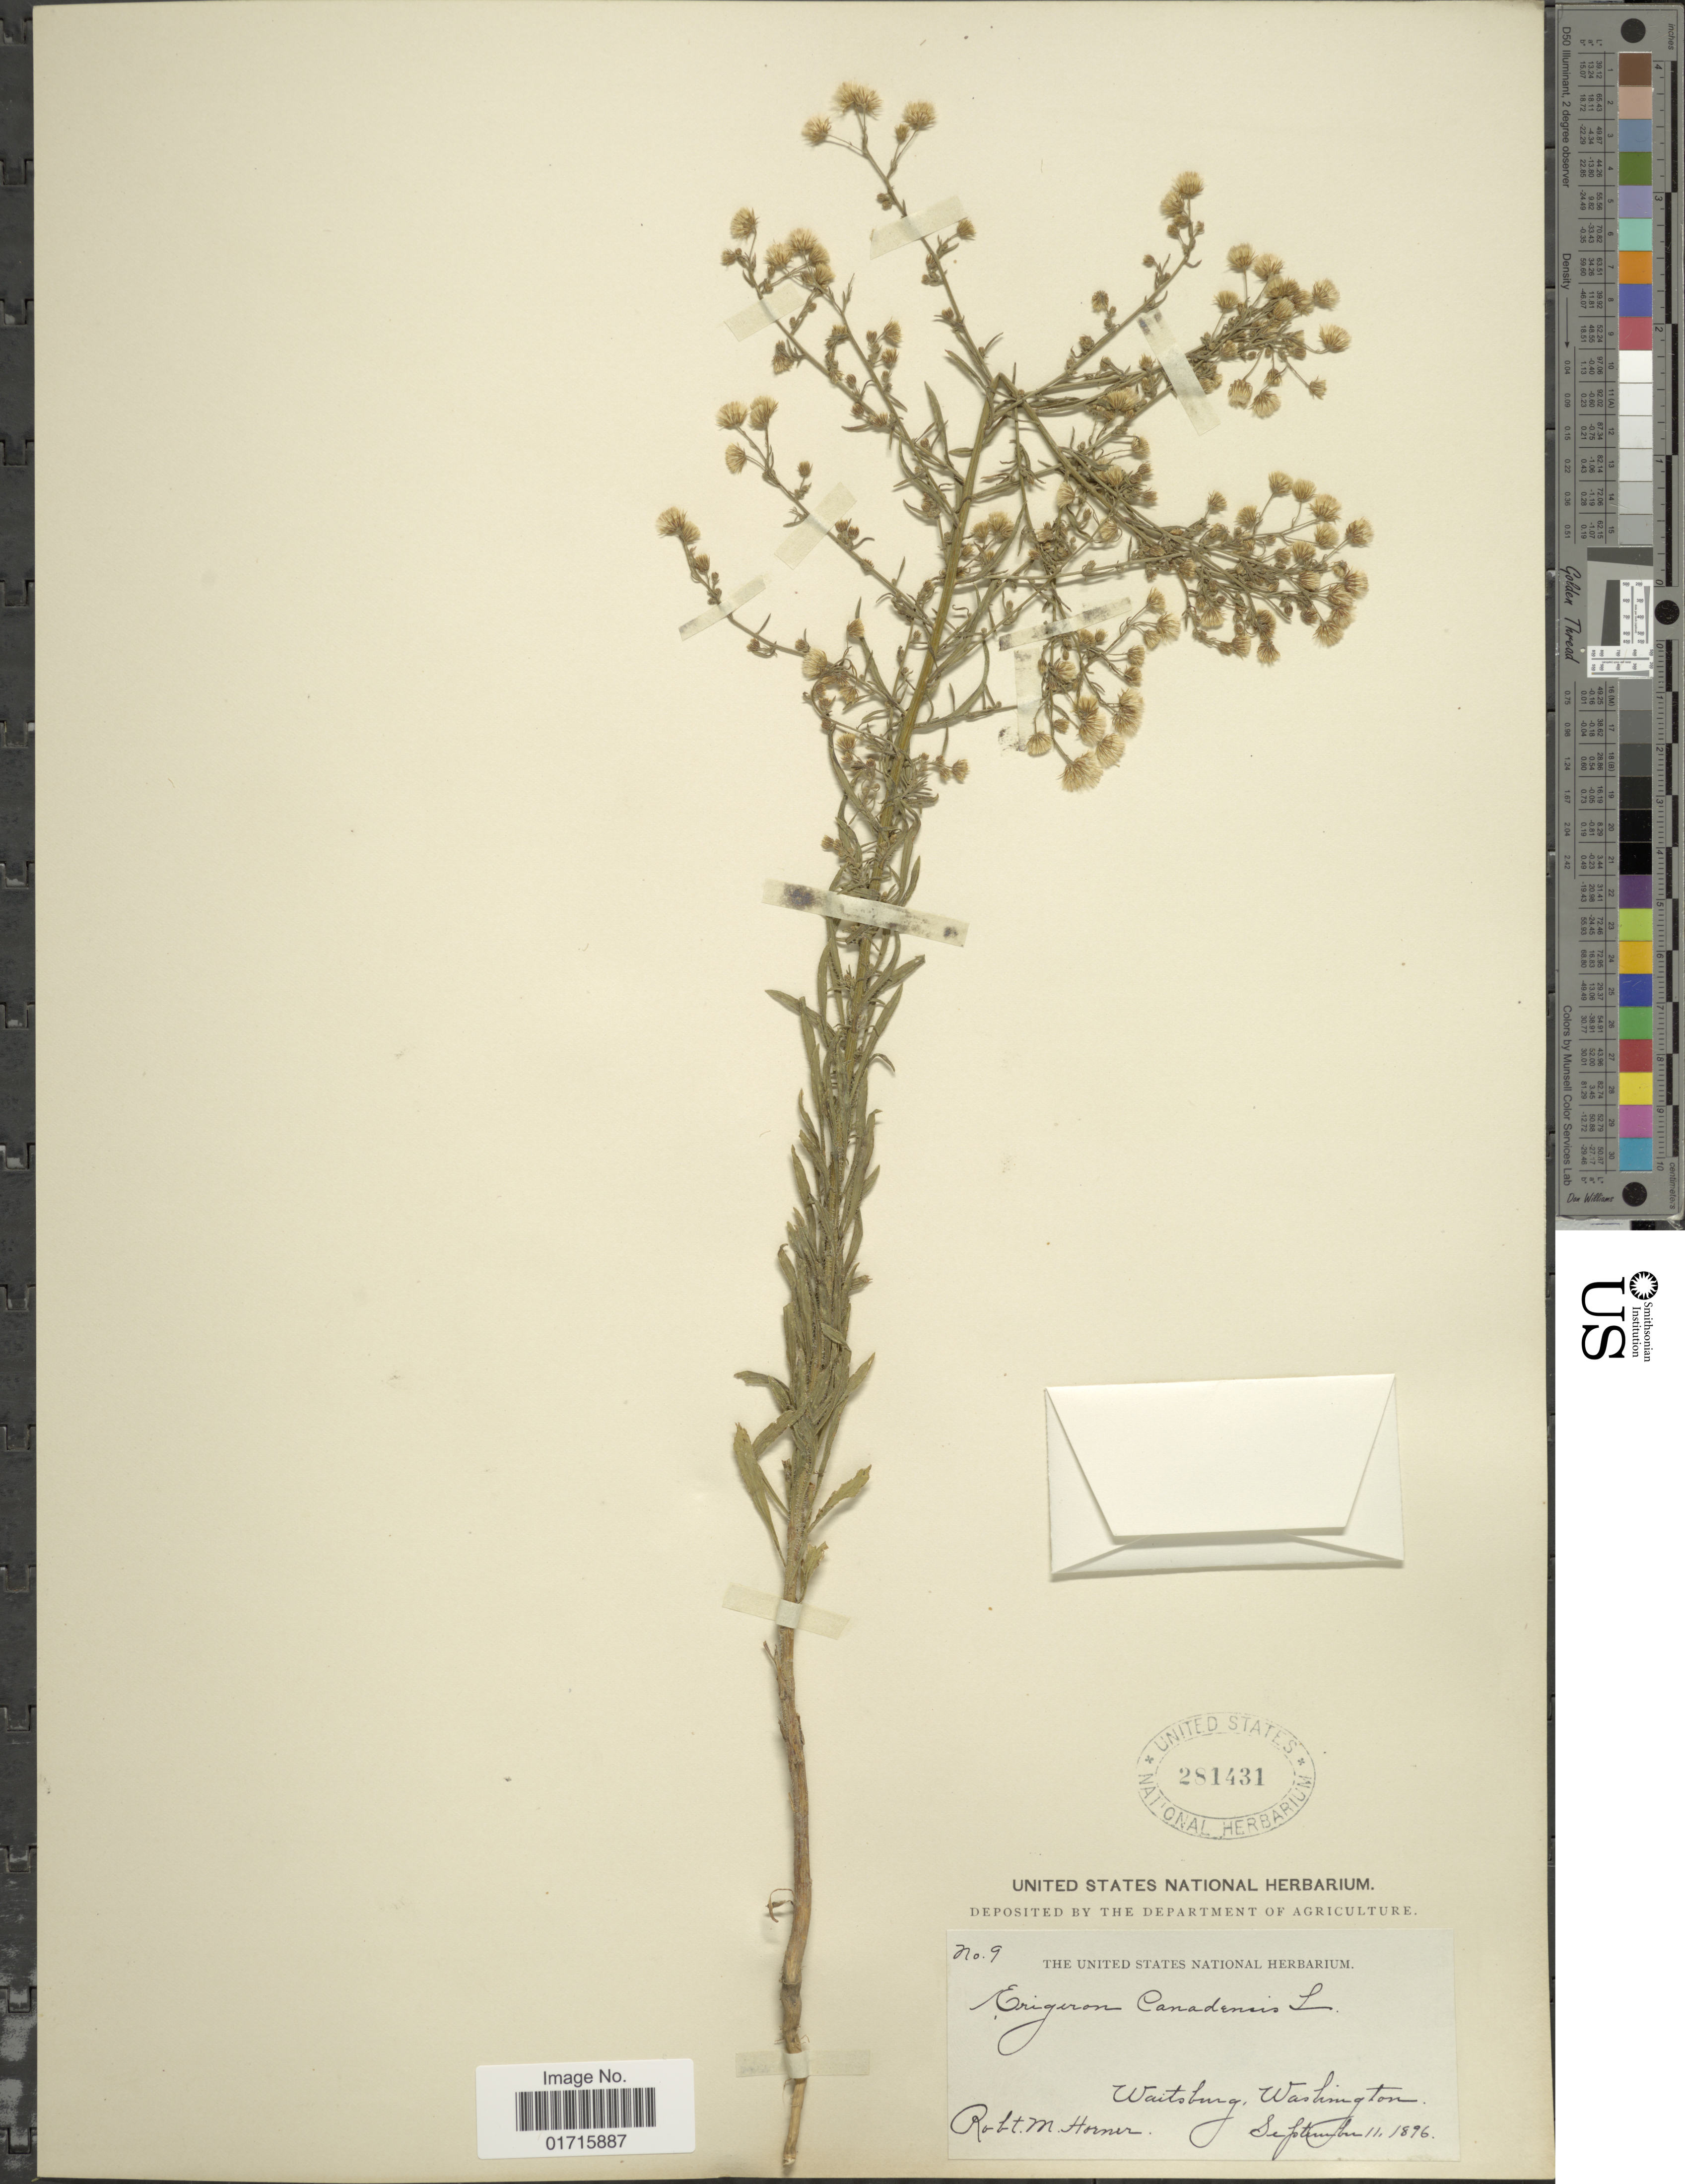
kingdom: Plantae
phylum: Tracheophyta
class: Magnoliopsida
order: Asterales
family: Asteraceae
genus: Conyza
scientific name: Conyza canadensis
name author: (L.) Cronq.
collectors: R. Horner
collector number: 9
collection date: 1896-09-11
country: United States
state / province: Washington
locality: Waitsburg, Washington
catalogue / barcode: US 281431